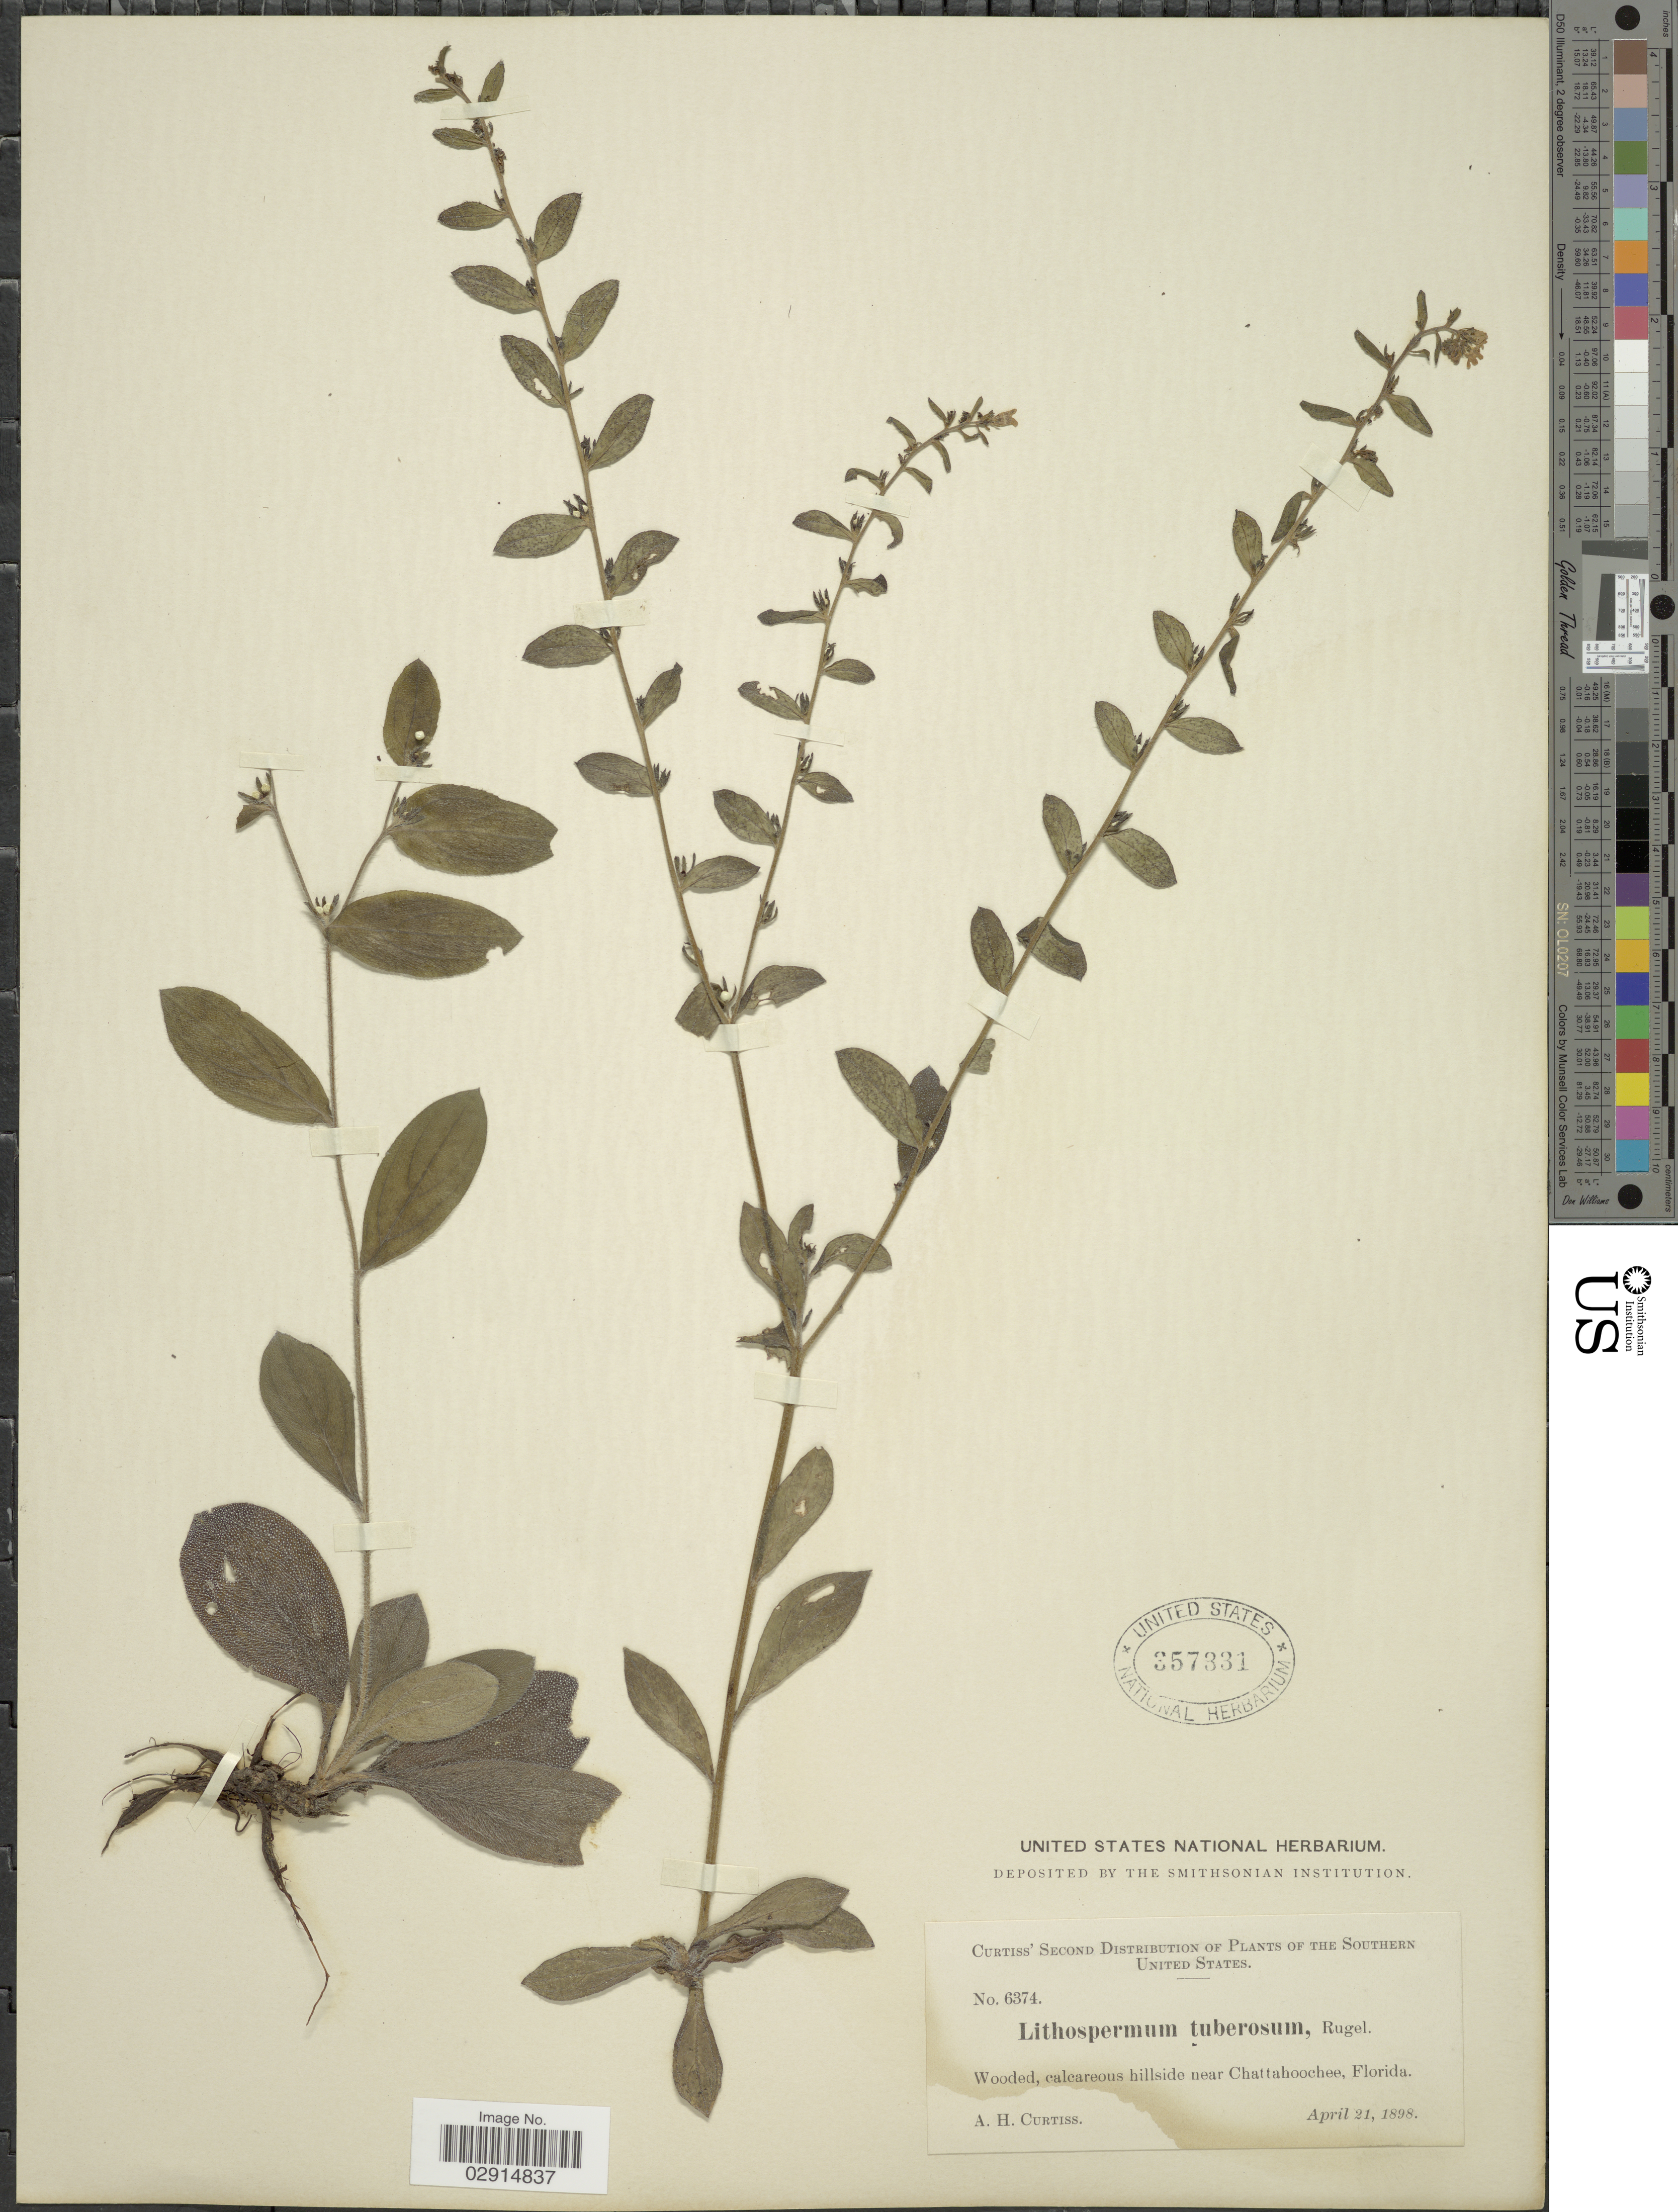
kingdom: Plantae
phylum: Tracheophyta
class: Magnoliopsida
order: Boraginales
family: Boraginaceae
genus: Lithospermum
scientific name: Lithospermum tuberosum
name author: Rugel ex DC.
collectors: A. H. Curtiss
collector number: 6374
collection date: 1898-04-21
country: United States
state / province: Florida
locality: Wooded, calcareous hillside near Chattahoochee.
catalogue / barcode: US 357331